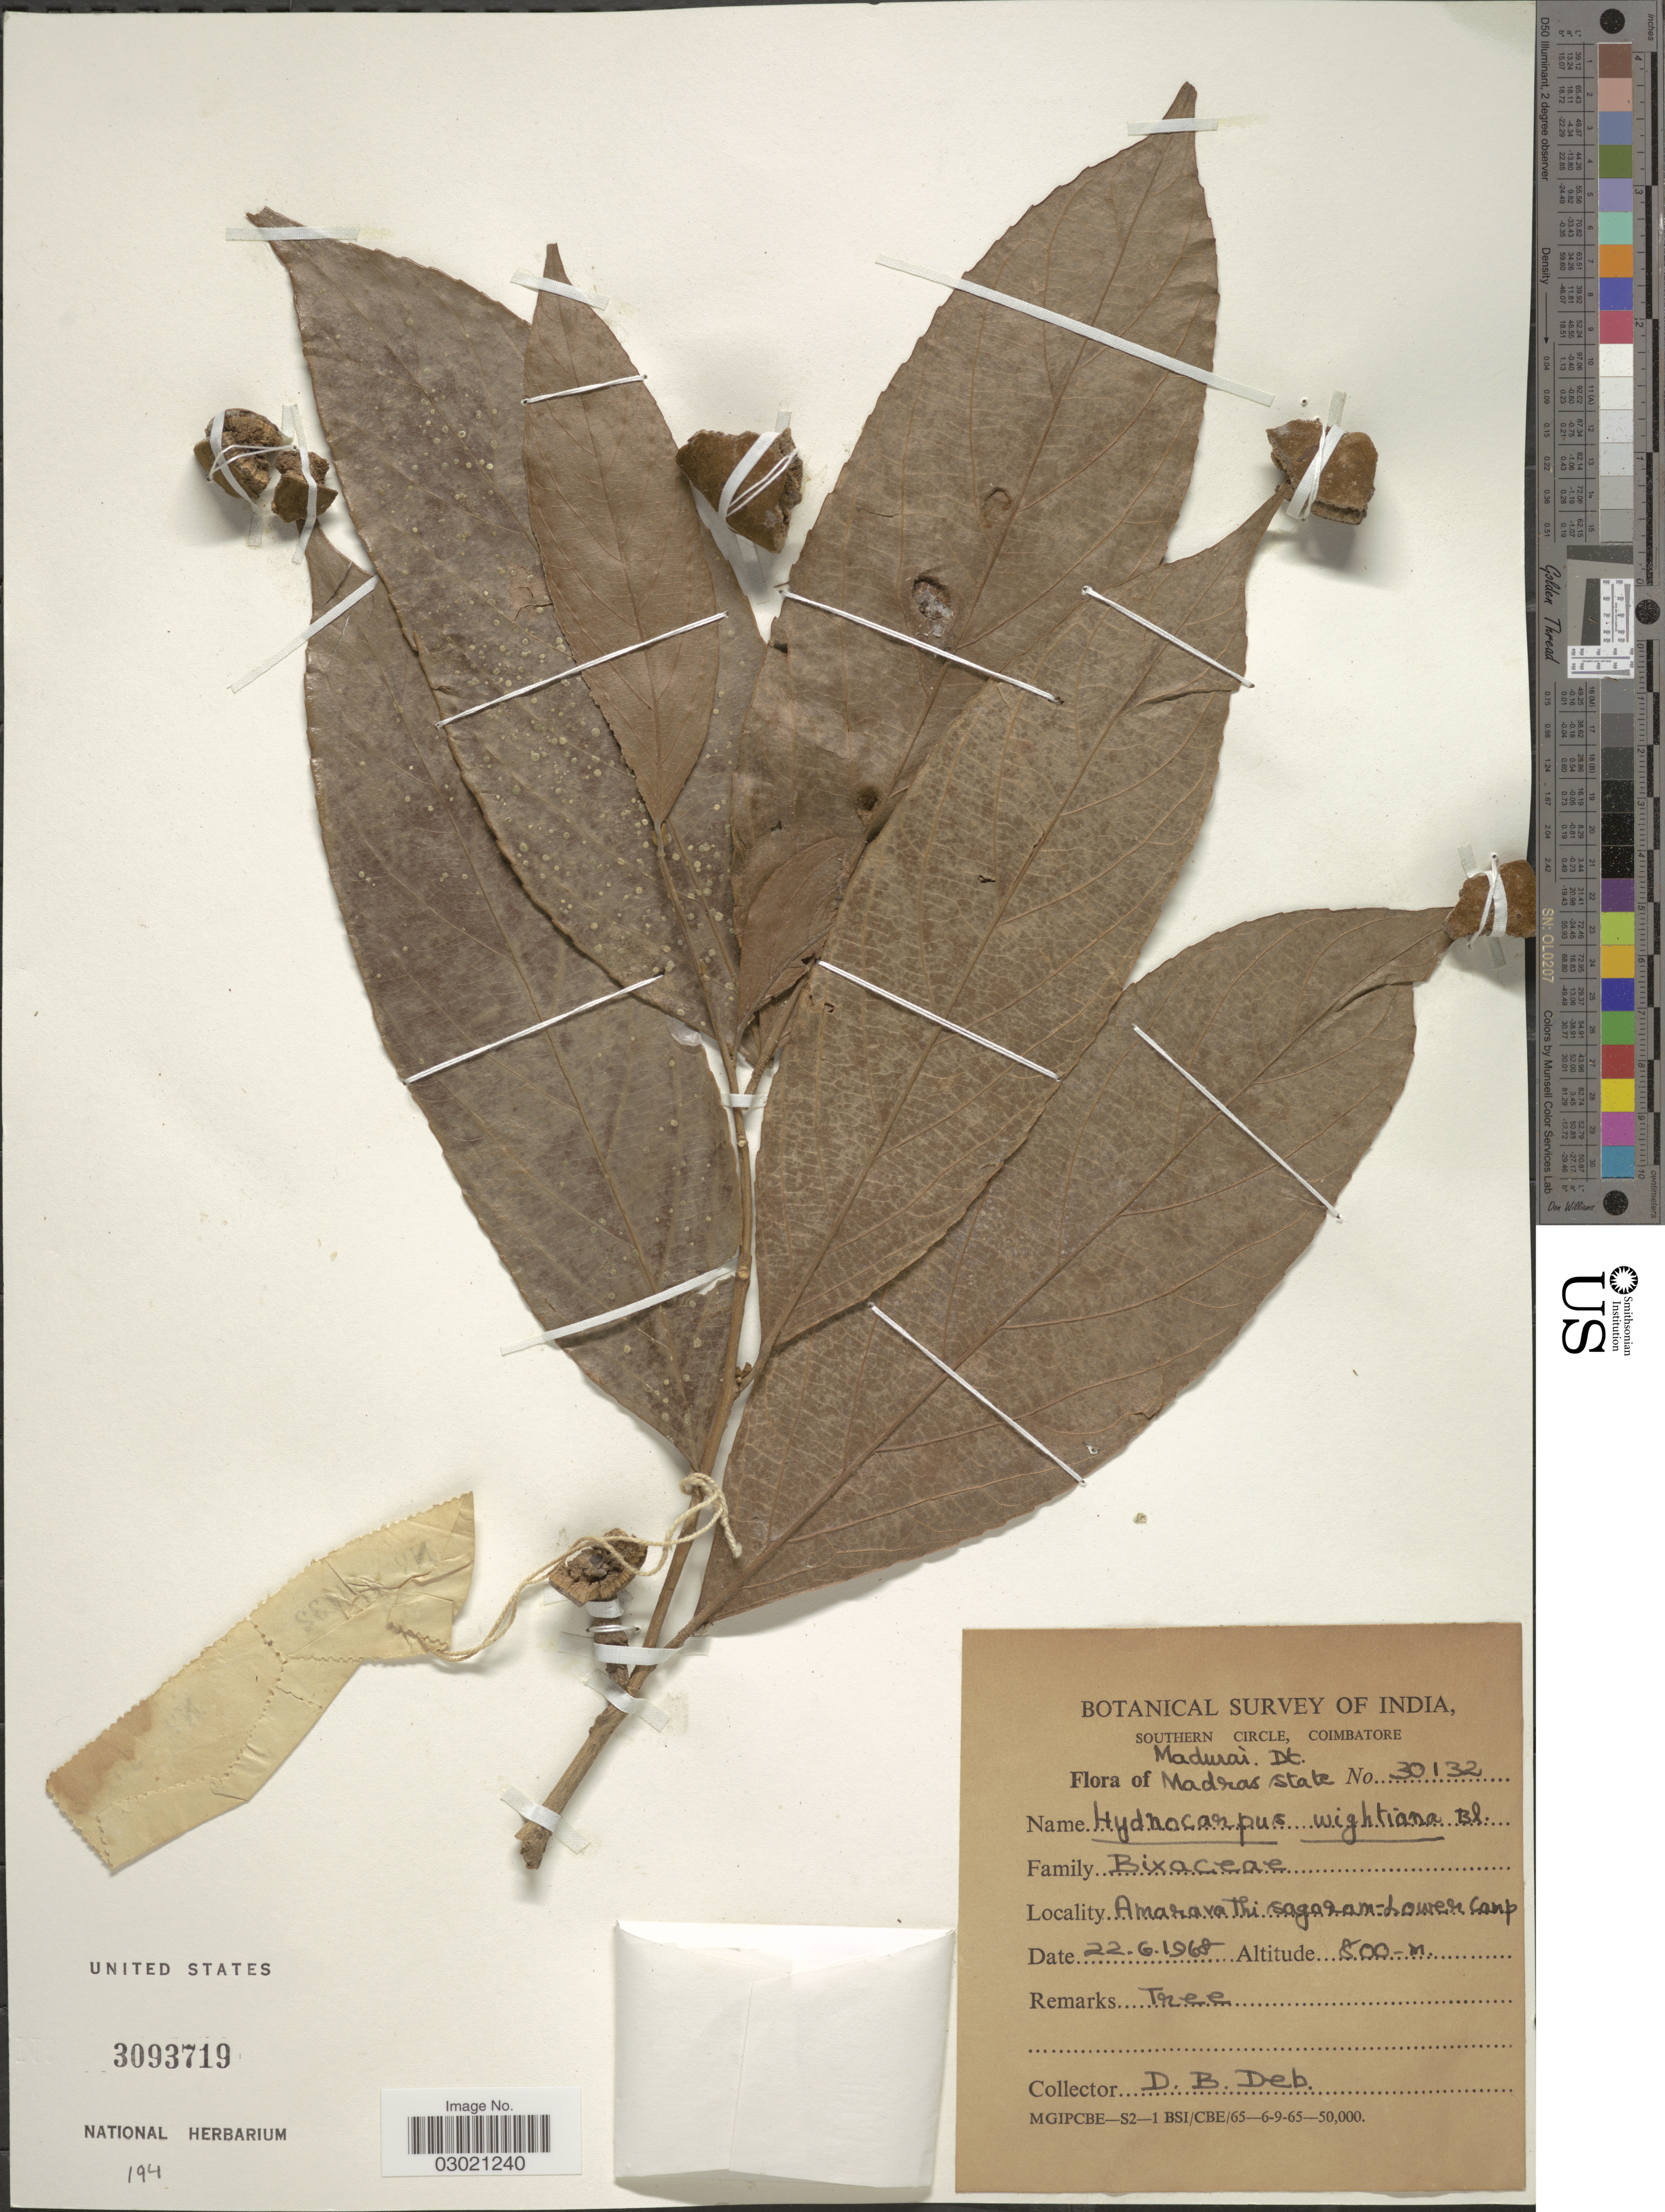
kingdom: Plantae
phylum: Tracheophyta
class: Magnoliopsida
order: Malpighiales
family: Achariaceae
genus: Hydnocarpus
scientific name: Hydnocarpus wightianus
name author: Blume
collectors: D. Deb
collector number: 30132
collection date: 1968-06-22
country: India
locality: Botanical Survey of India, Southern Circle, Coimbatore, Madurai Dt., Madras State, Amarava Thi Sagaram-Lower Camp.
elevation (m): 800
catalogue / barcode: US 3093719